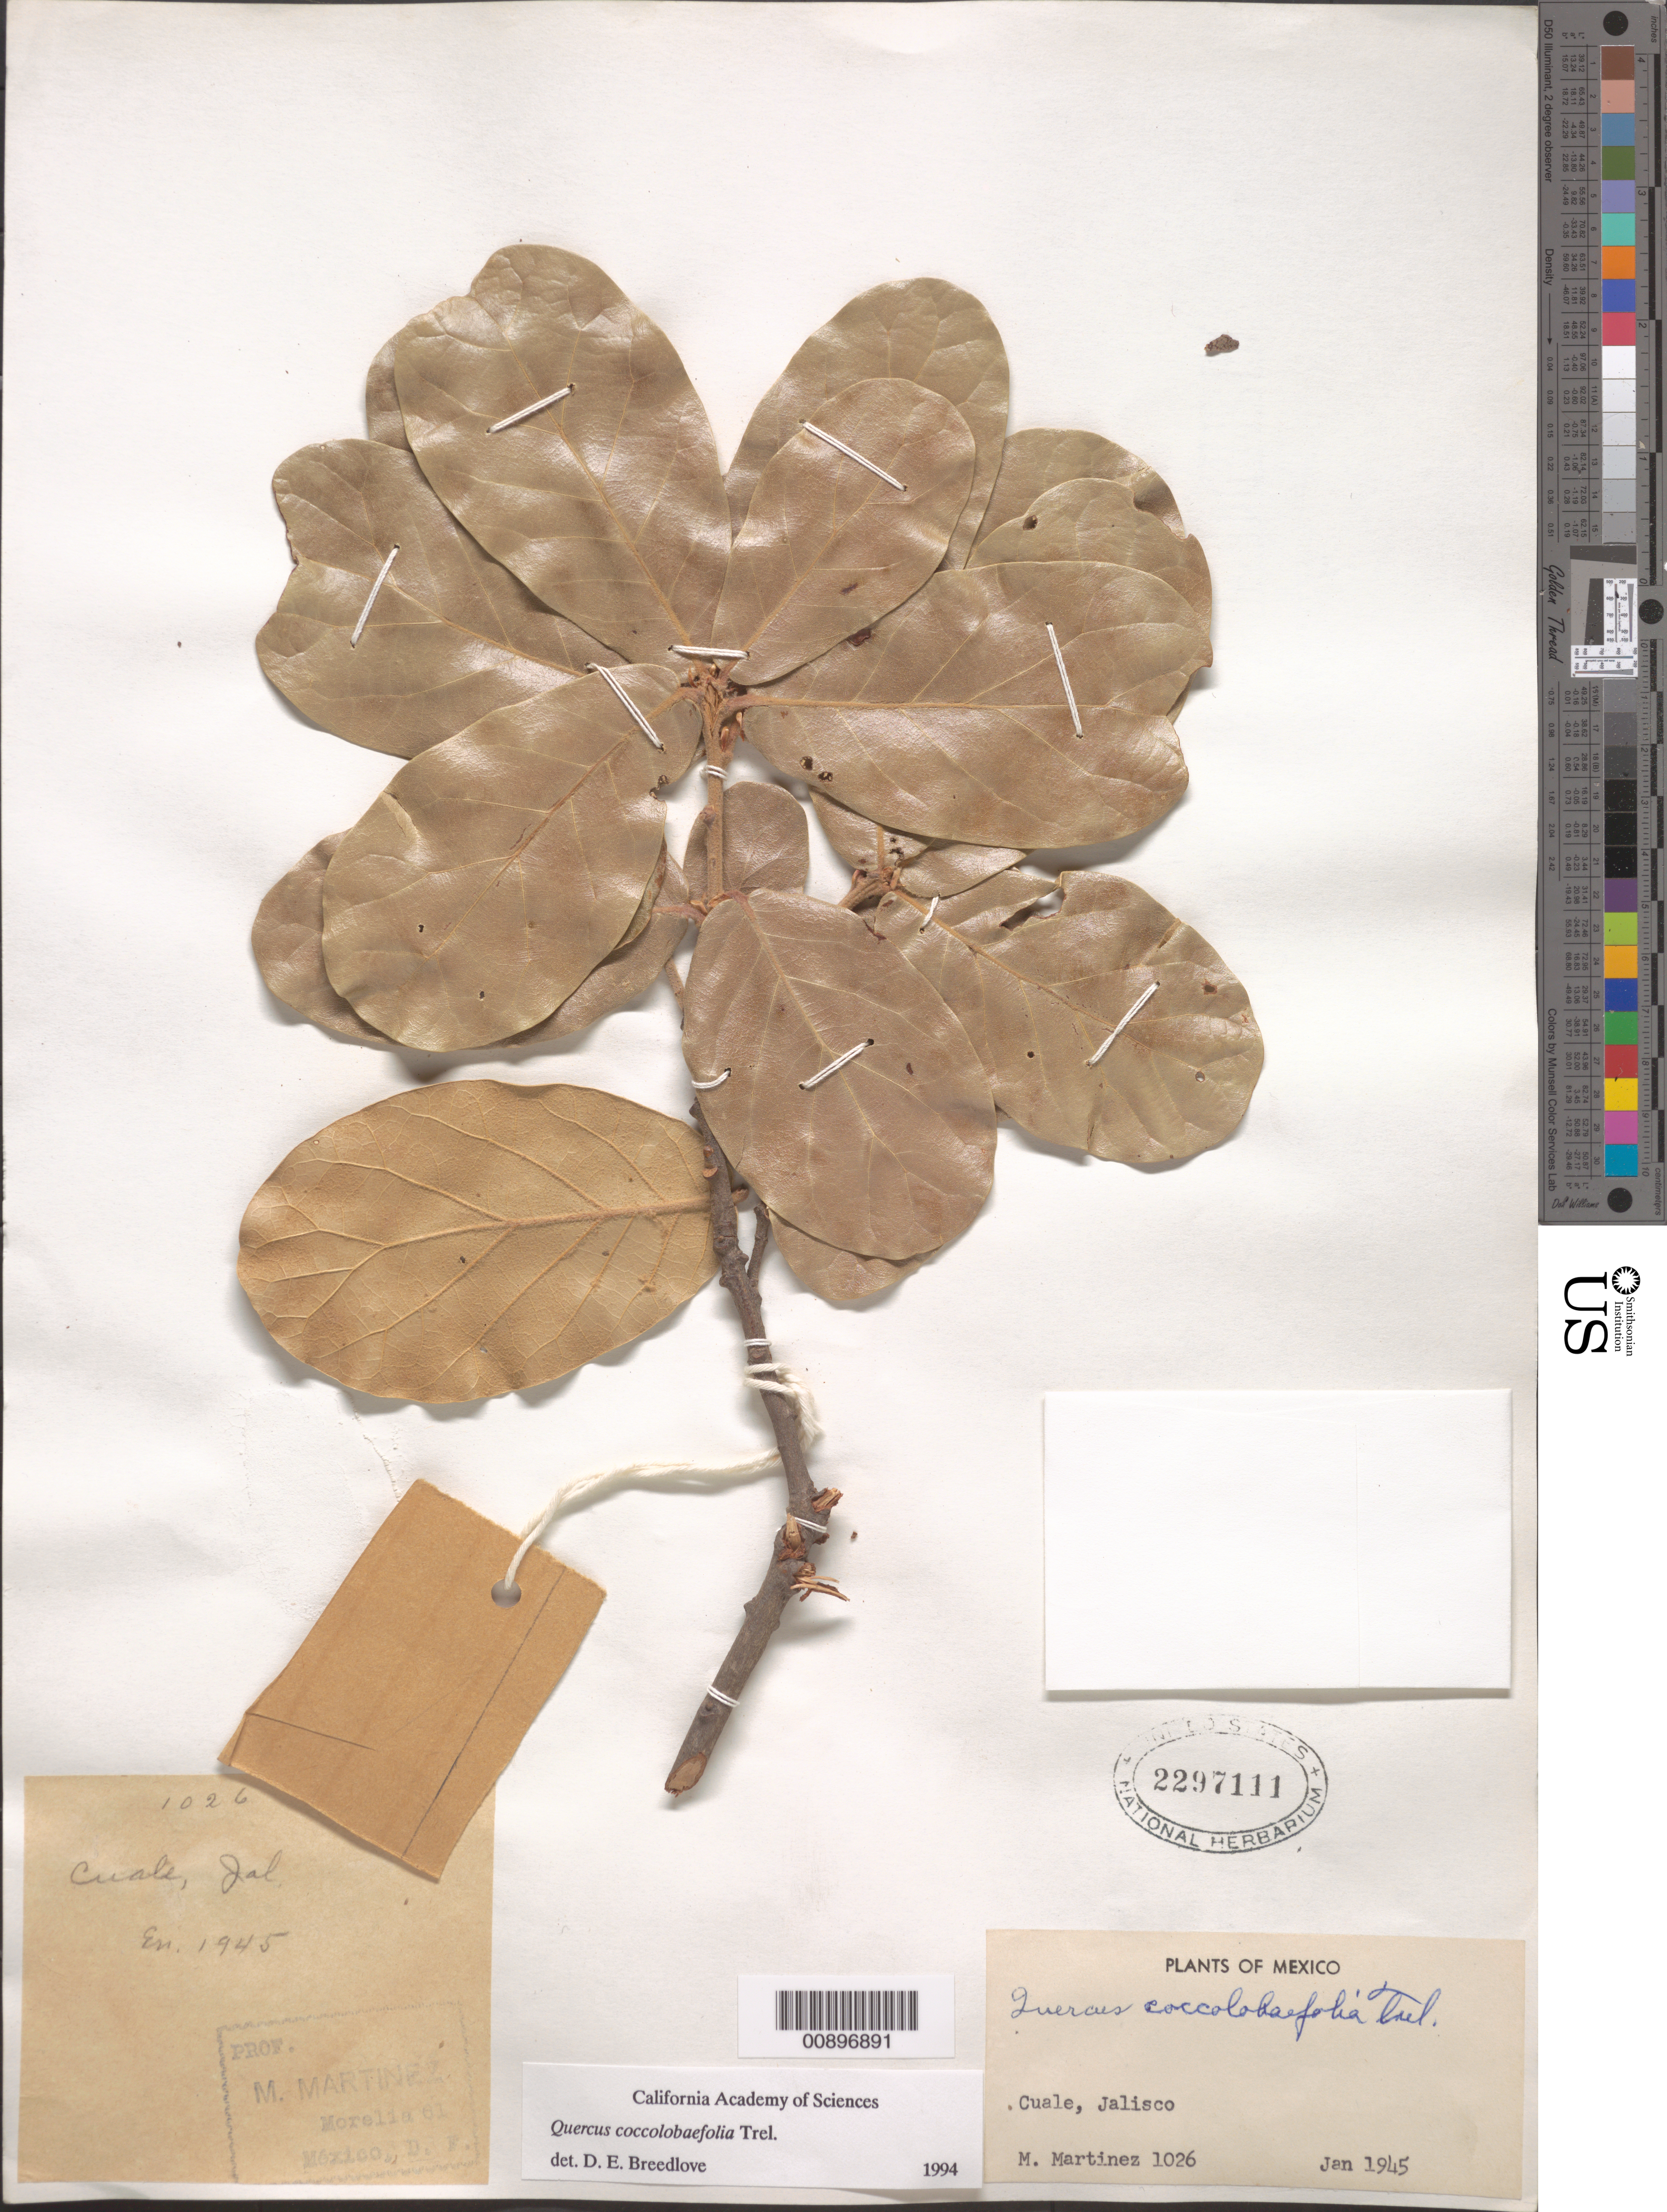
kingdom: Plantae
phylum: Tracheophyta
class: Magnoliopsida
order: Fagales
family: Fagaceae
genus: Quercus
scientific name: Quercus coccolobifolia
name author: Trel.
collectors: M. Martinez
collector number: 1026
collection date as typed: Jan 1945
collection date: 1945-01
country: Mexico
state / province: Jalisco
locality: Cuale, Jalisco.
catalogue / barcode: US 2297111